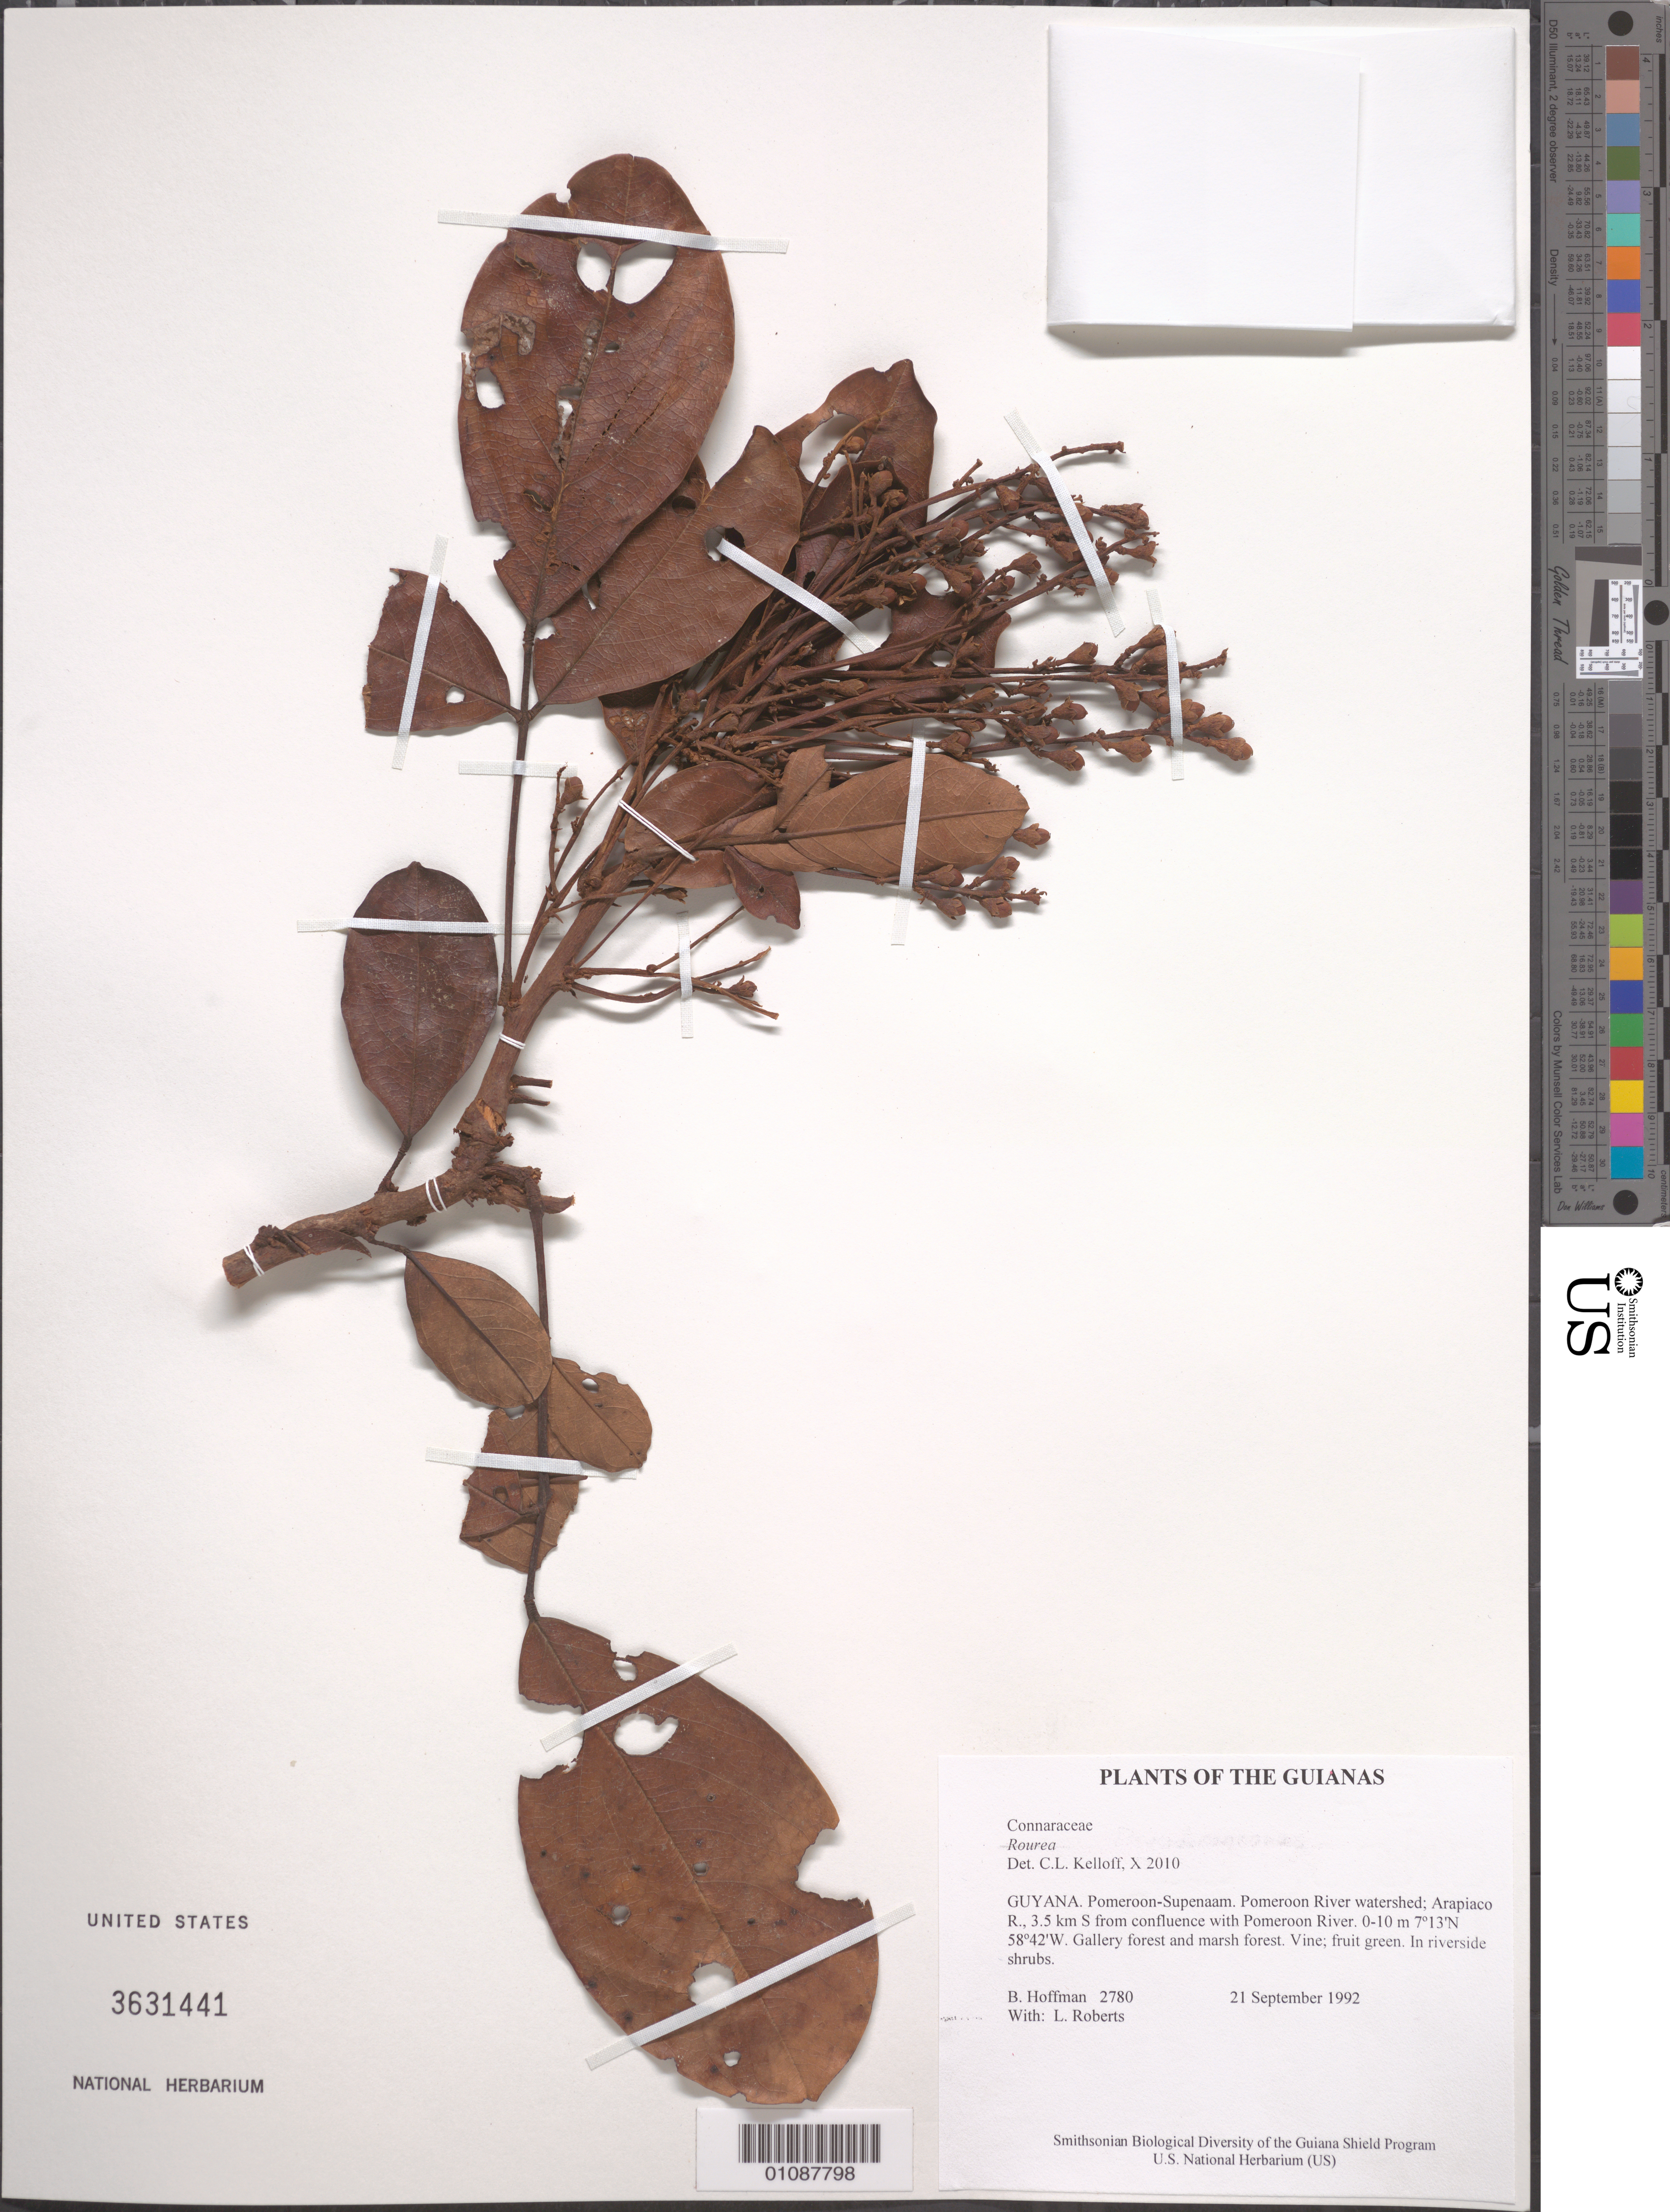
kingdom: Plantae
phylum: Tracheophyta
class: Magnoliopsida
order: Oxalidales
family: Connaraceae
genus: Rourea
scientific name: Rourea sp.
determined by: Kelloff, Carol L., (US), Smithsonian Institution - National Museum of Natural History (UNITED STATES)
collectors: B. Hoffman & L. Roberts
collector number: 2780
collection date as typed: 21 September 1992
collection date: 1992-09-21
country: Guyana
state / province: Pomeroon-Supenaam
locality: Pomeroon River watershed; Arapiaco R., 3.5 km S from confluence with Pomeroon River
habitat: Gallery forest and marsh forest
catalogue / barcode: US 3631441